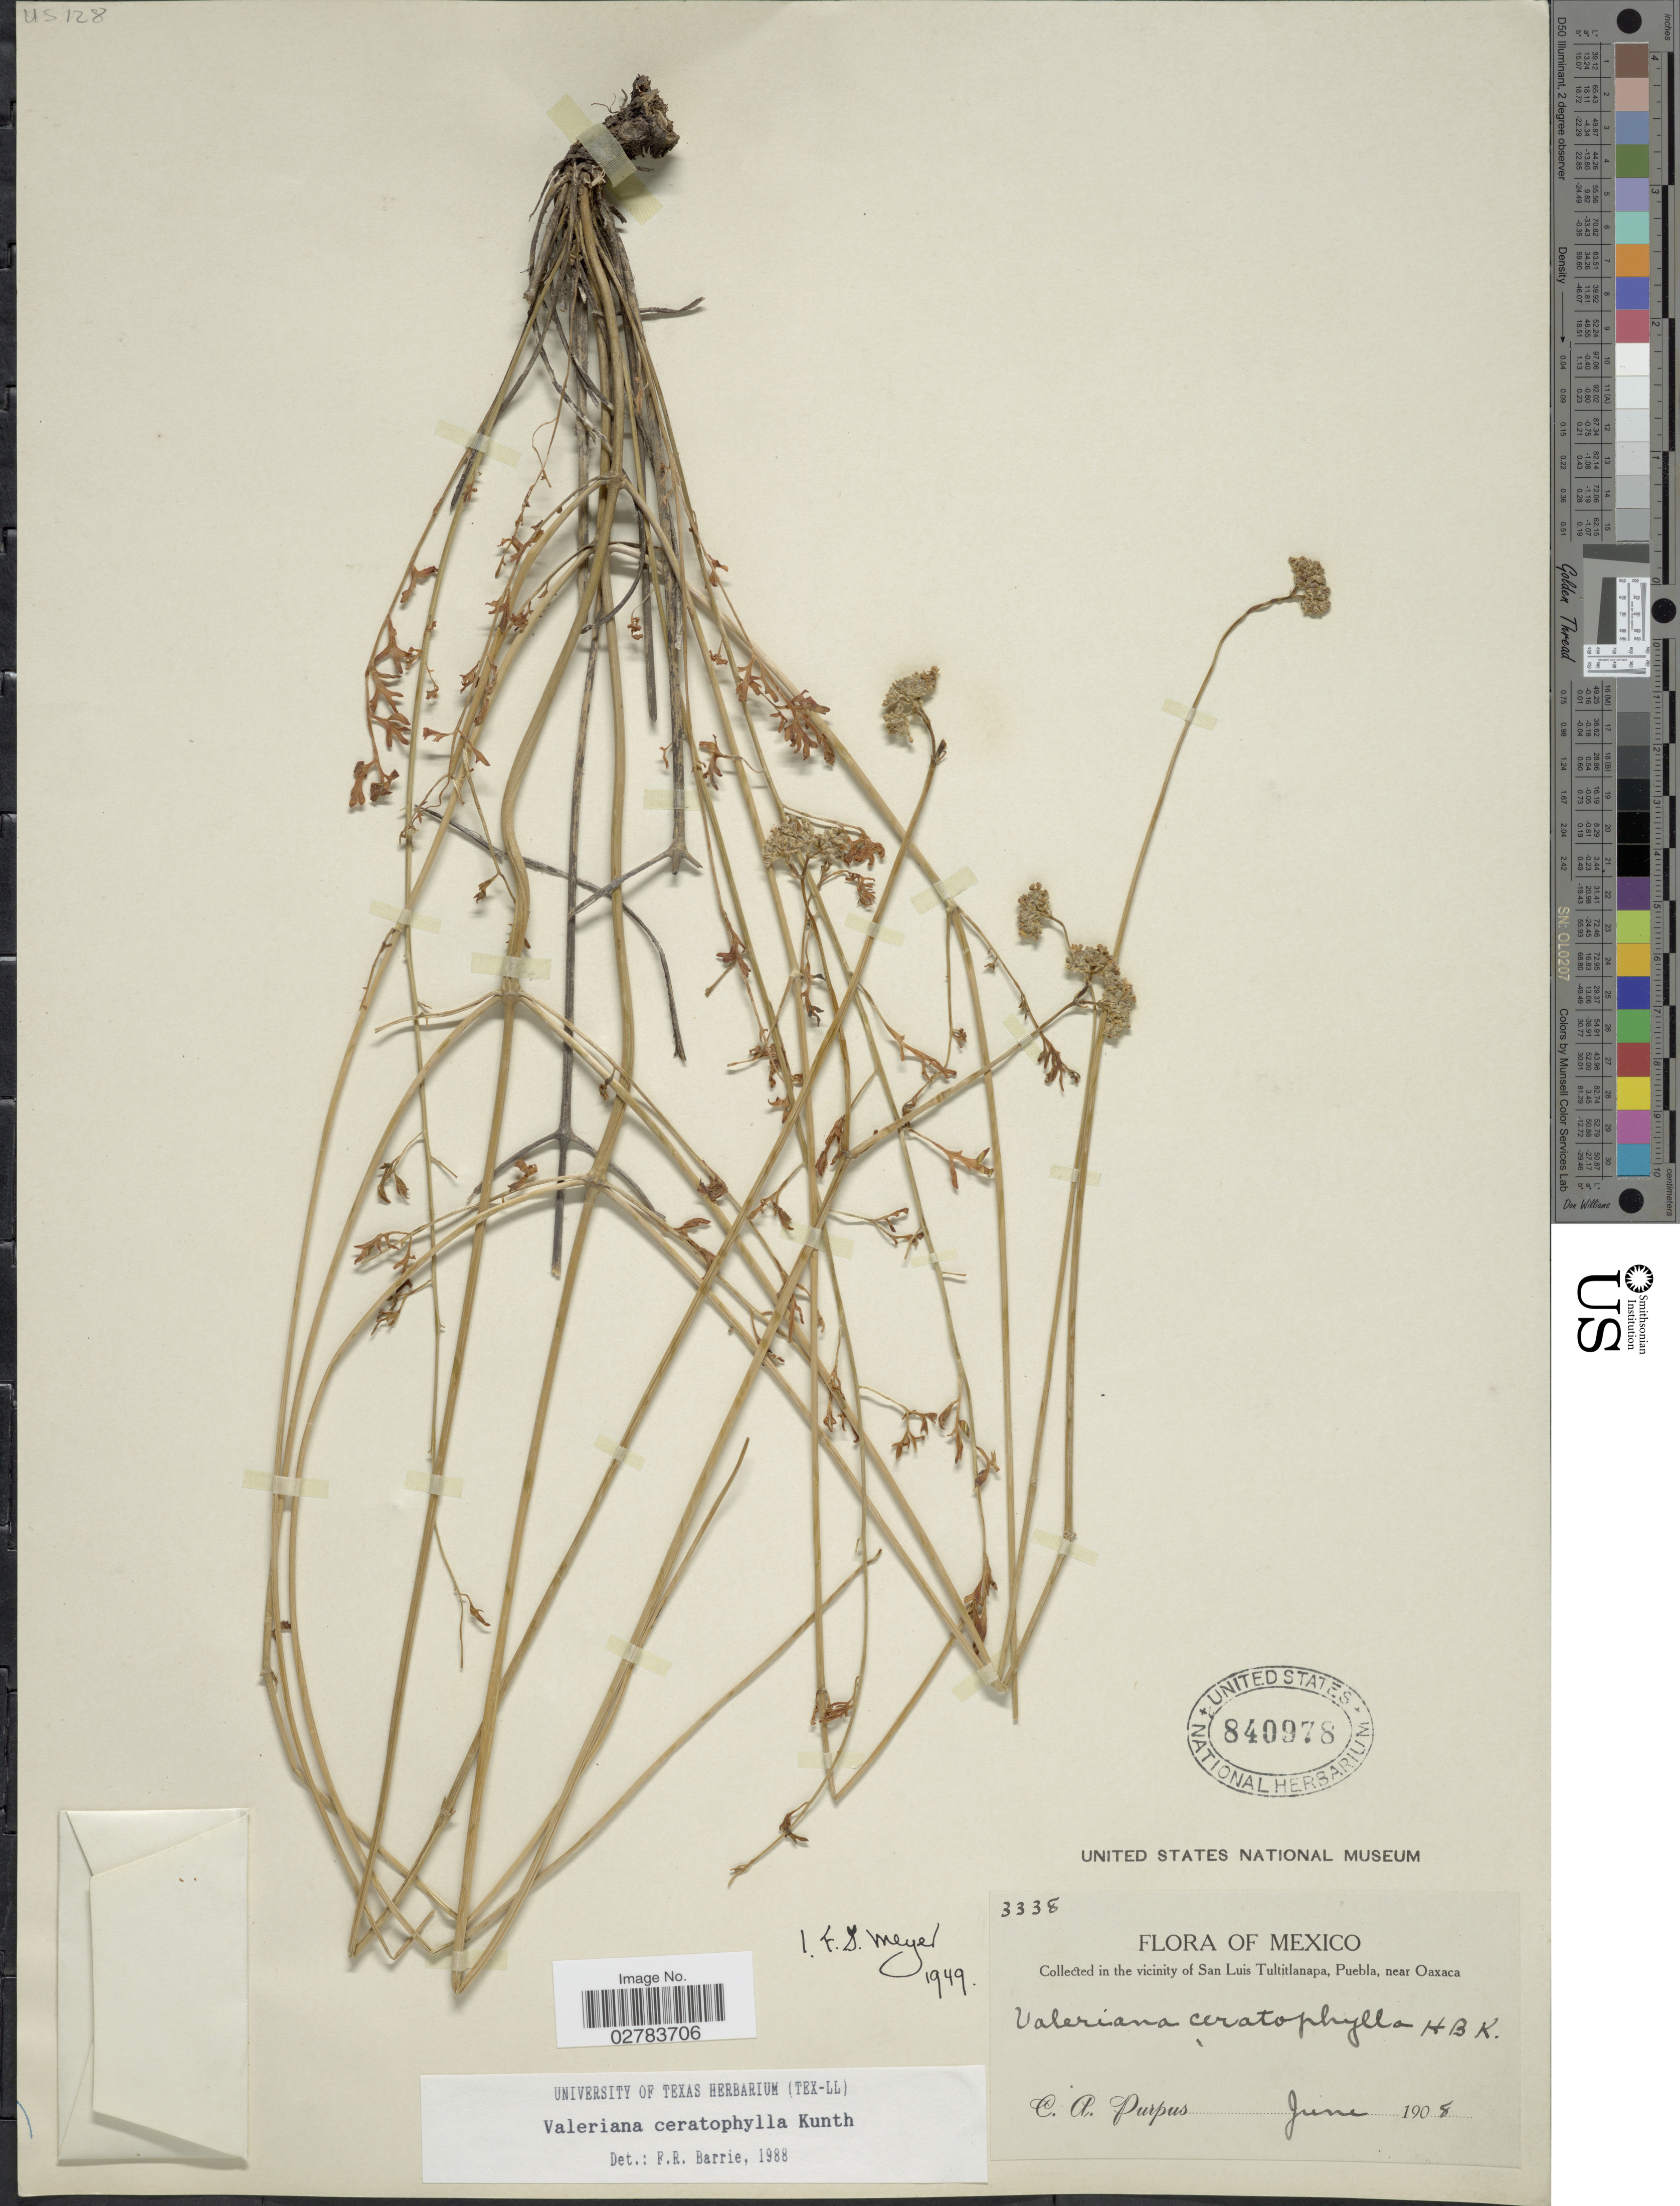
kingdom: Plantae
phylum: Tracheophyta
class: Magnoliopsida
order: Dipsacales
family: Caprifoliaceae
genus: Valeriana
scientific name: Valeriana ceratophylla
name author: Kunth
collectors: C. A. Purpus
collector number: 3338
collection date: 1908-06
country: Mexico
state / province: Oaxaca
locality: In the vicinity of San Luis Tultitlanapa, Puebla, near Oaxaca.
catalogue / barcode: US 840978